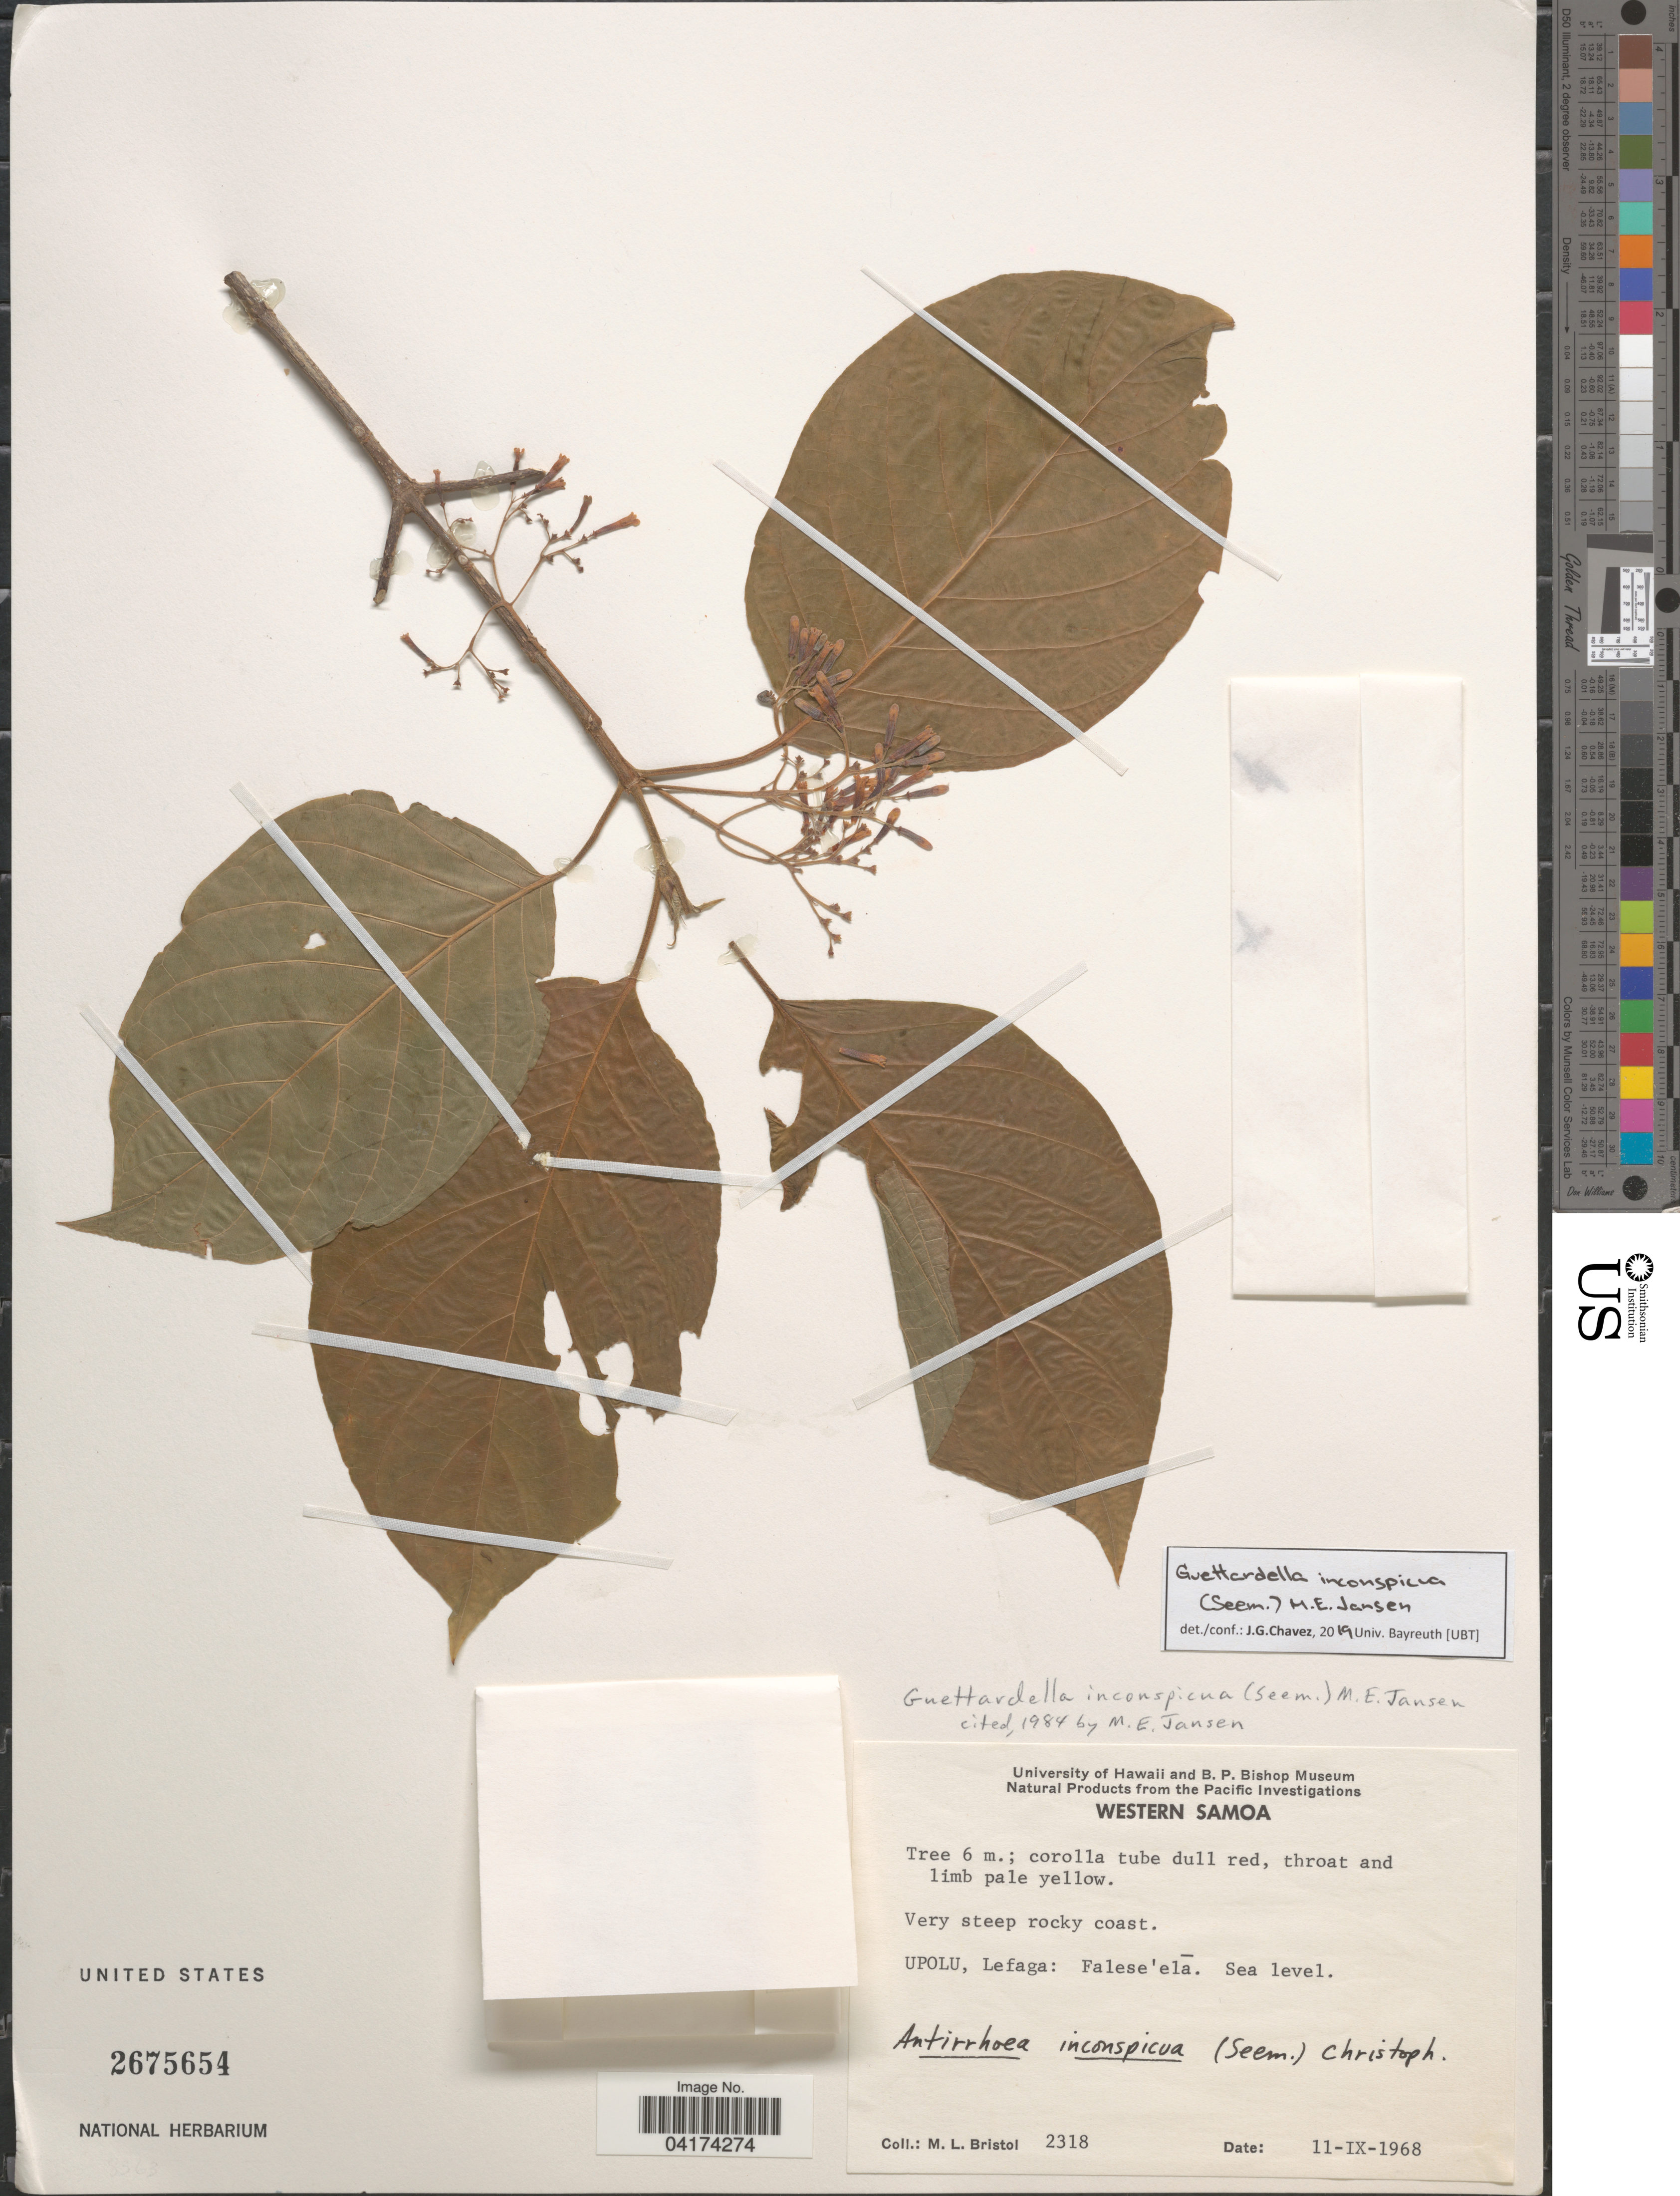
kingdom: Plantae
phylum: Tracheophyta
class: Magnoliopsida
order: Gentianales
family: Rubiaceae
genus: Guettardella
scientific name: Guettardella inconspicua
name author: (Seem.) M. E. Jansen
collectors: M. L. Bristol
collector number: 2318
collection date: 1968-09-11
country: Samoa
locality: Upolu, Lefaga: Falese'ela.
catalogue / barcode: US 2675654